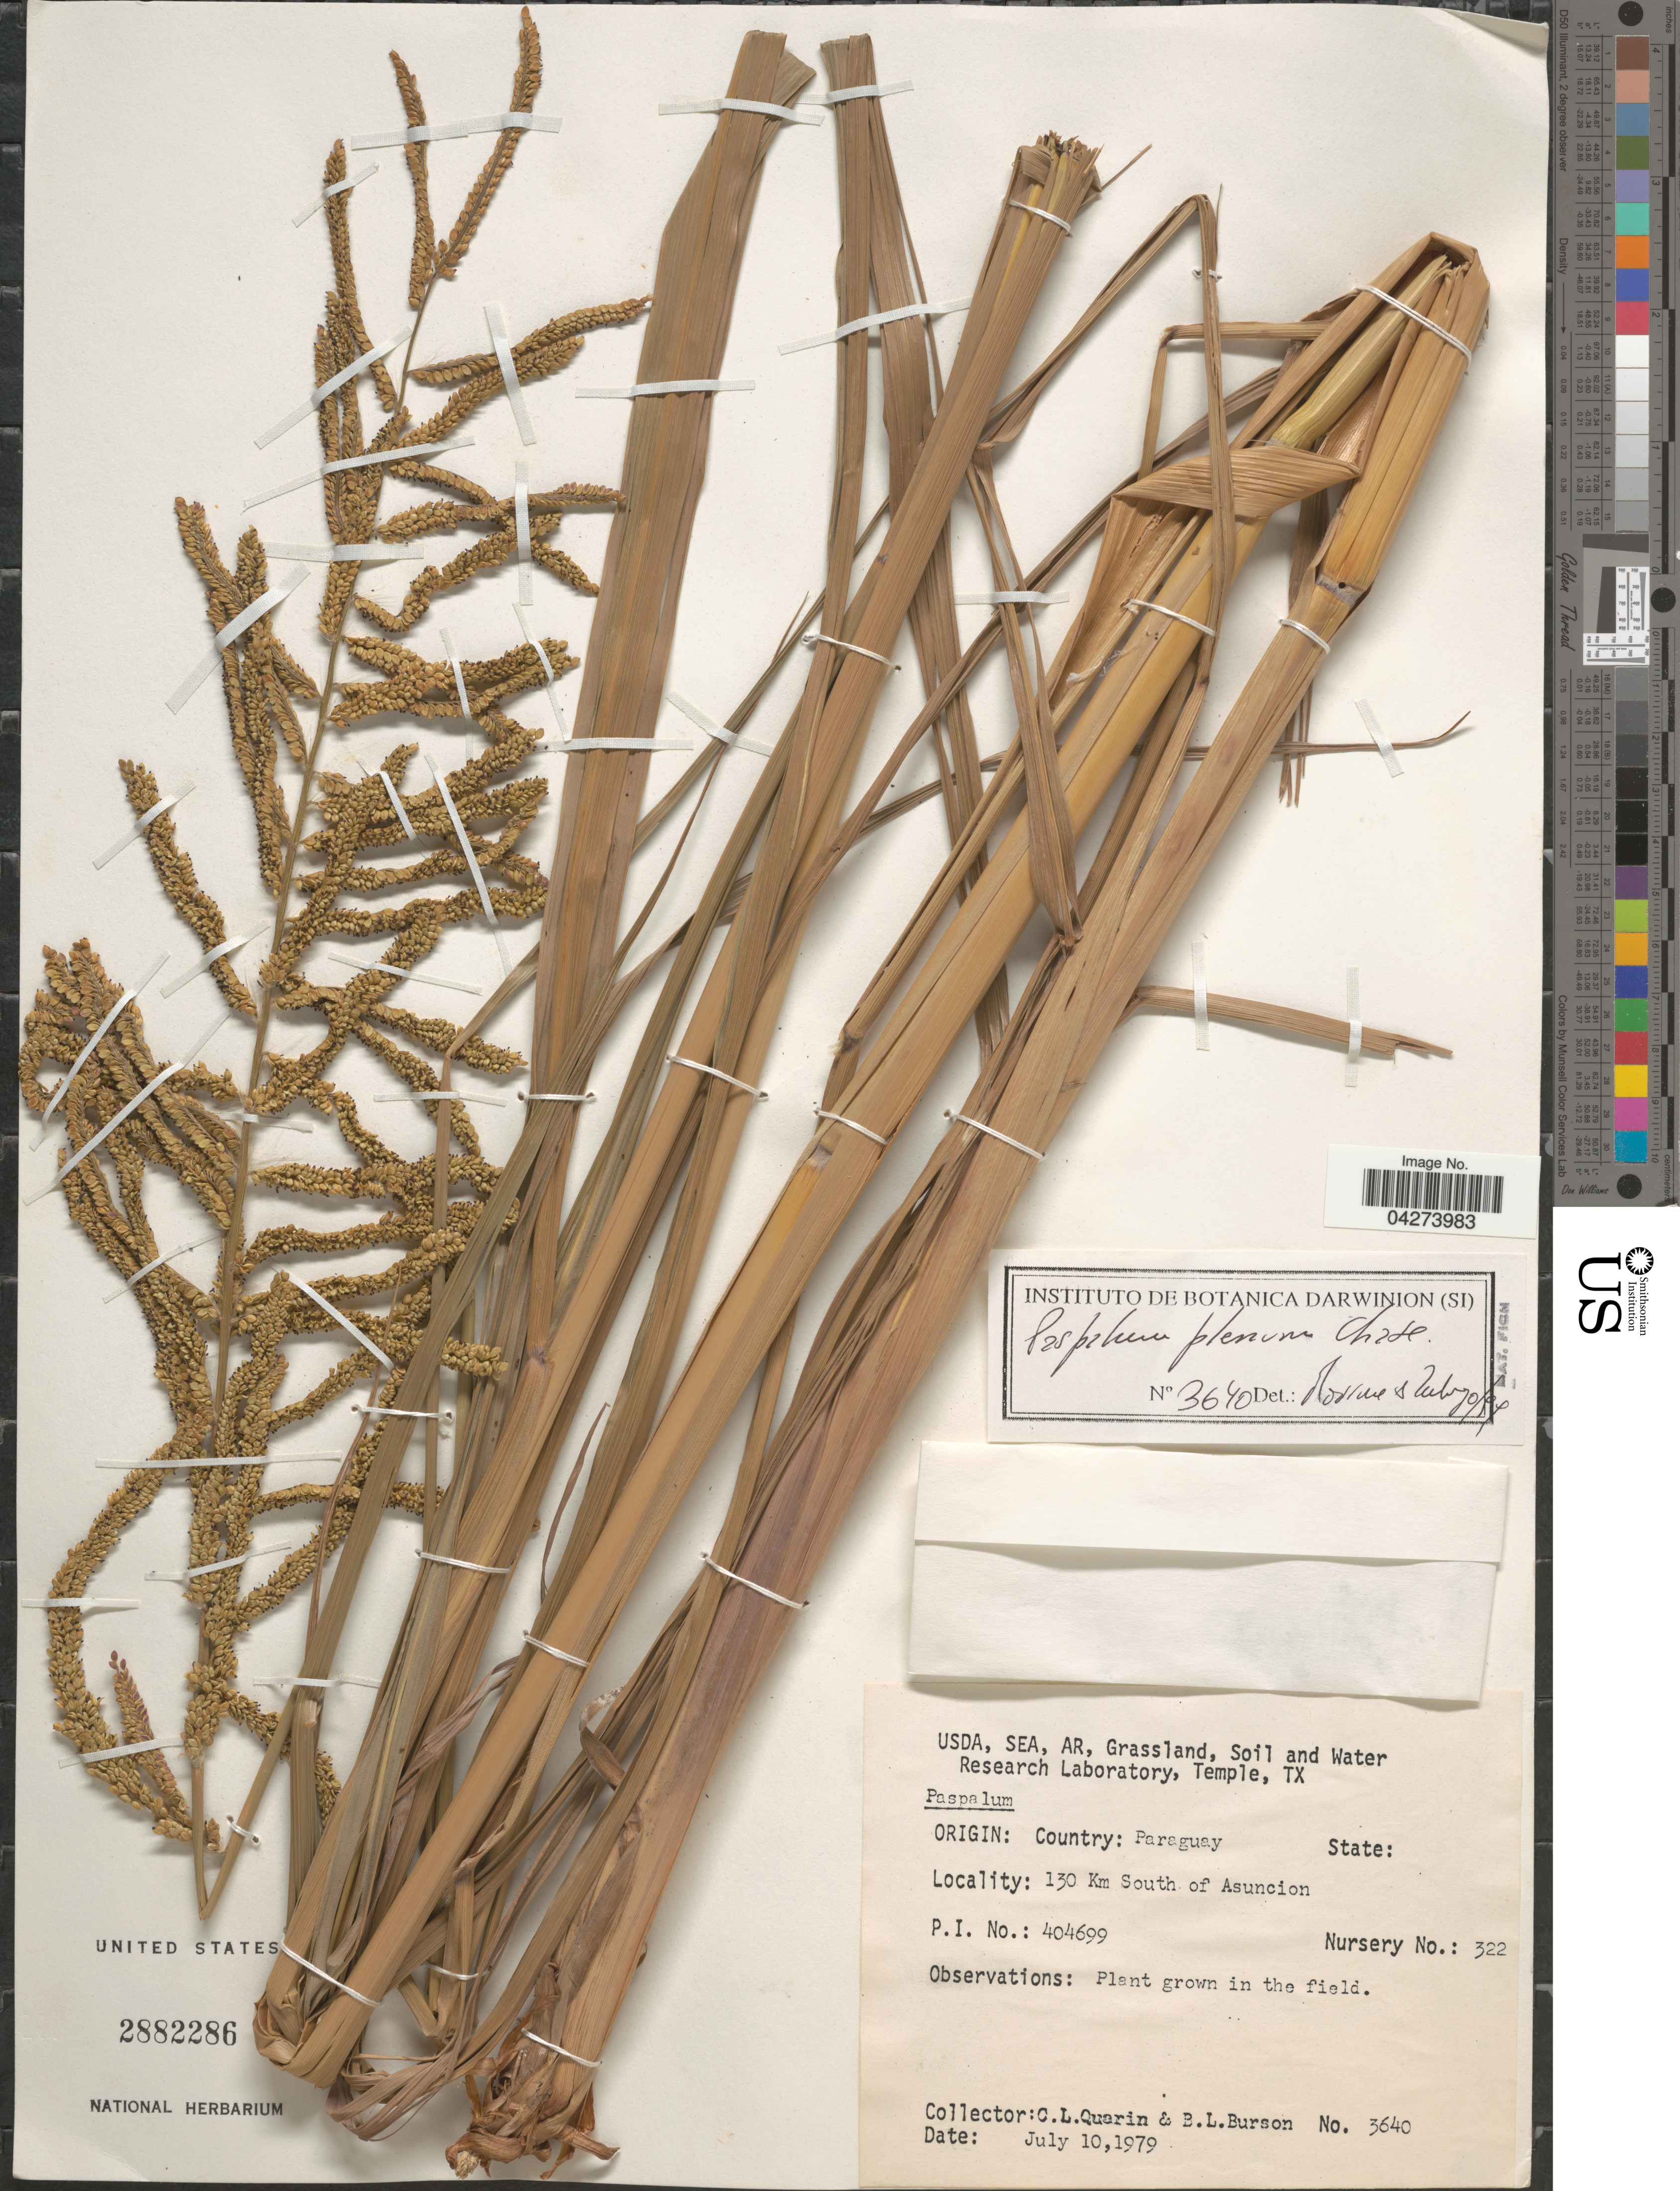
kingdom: Plantae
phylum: Tracheophyta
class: Liliopsida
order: Poales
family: Poaceae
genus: Paspalum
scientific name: Paspalum plenum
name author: Chase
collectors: C. Quarin & B. Burson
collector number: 3640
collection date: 1979-07-10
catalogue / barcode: US 2882286